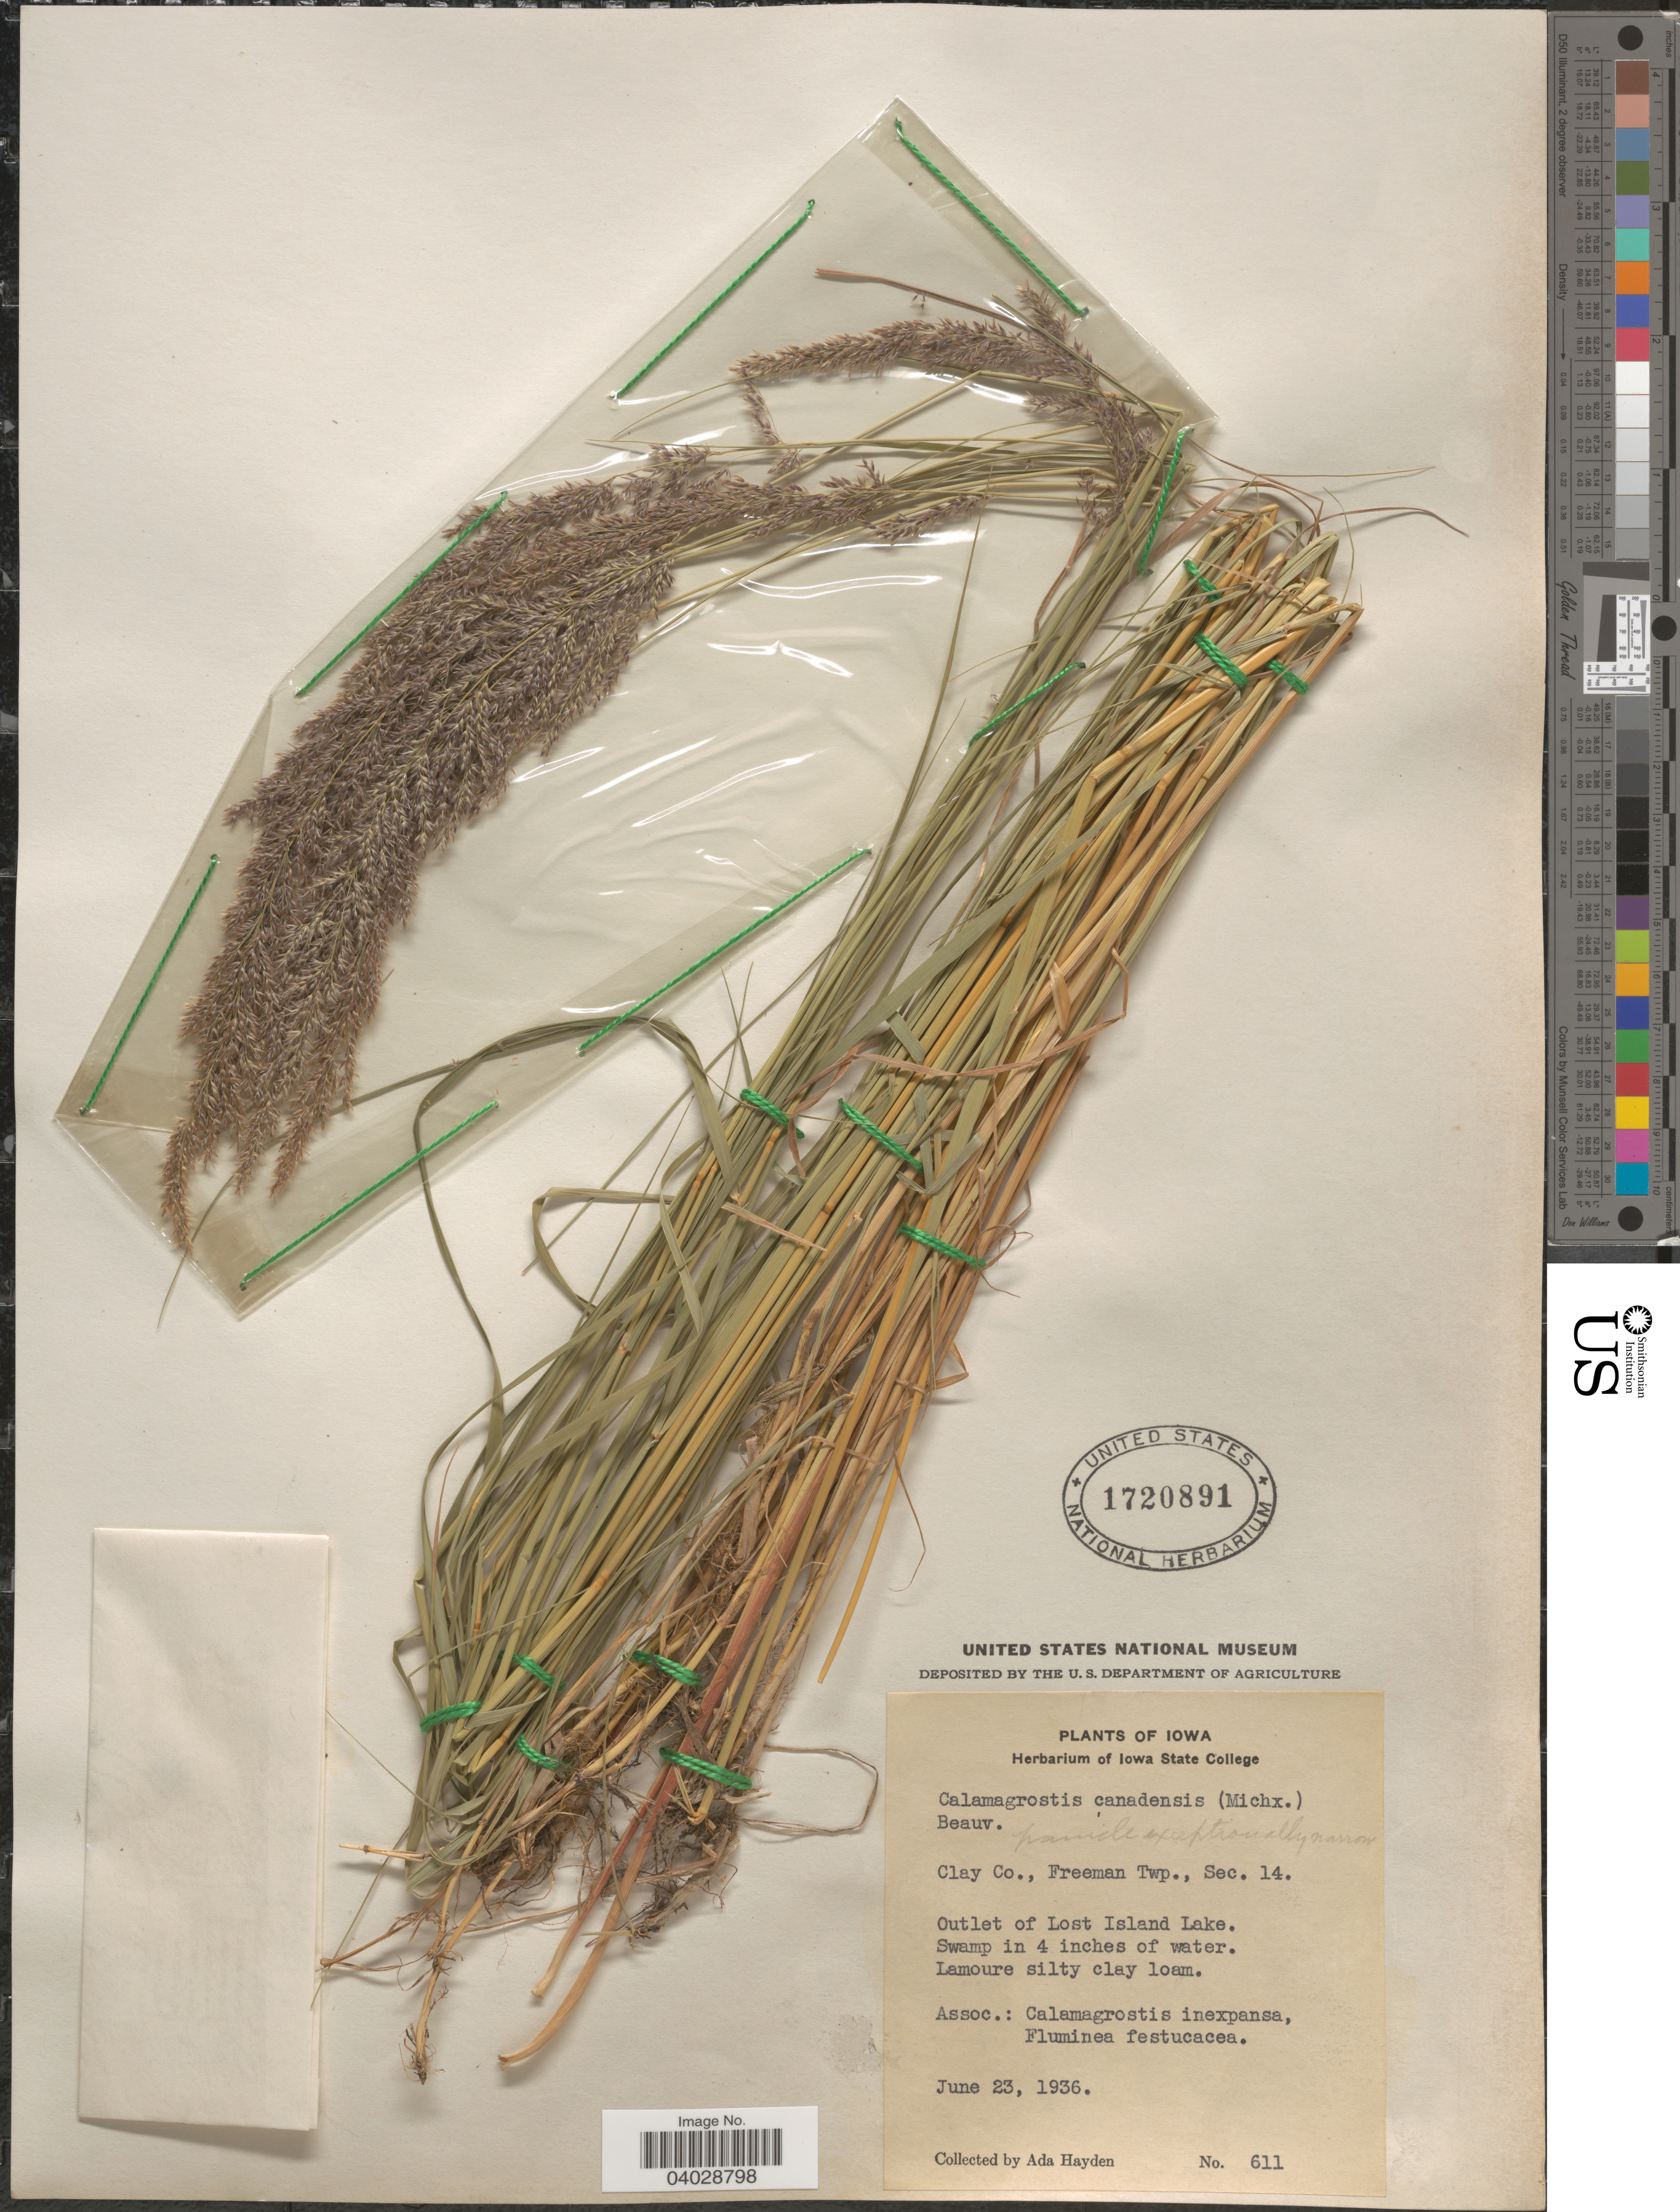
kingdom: Plantae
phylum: Tracheophyta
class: Liliopsida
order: Poales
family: Poaceae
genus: Calamagrostis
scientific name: Calamagrostis canadensis var. macouniana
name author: (Vasey) Stebbins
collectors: Ada Hayden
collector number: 611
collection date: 1936-06-23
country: United States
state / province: Iowa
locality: Clay Co., Freeman Twp., Sec. 14. Outlet of Lost Island Lake.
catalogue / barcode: US 1720891